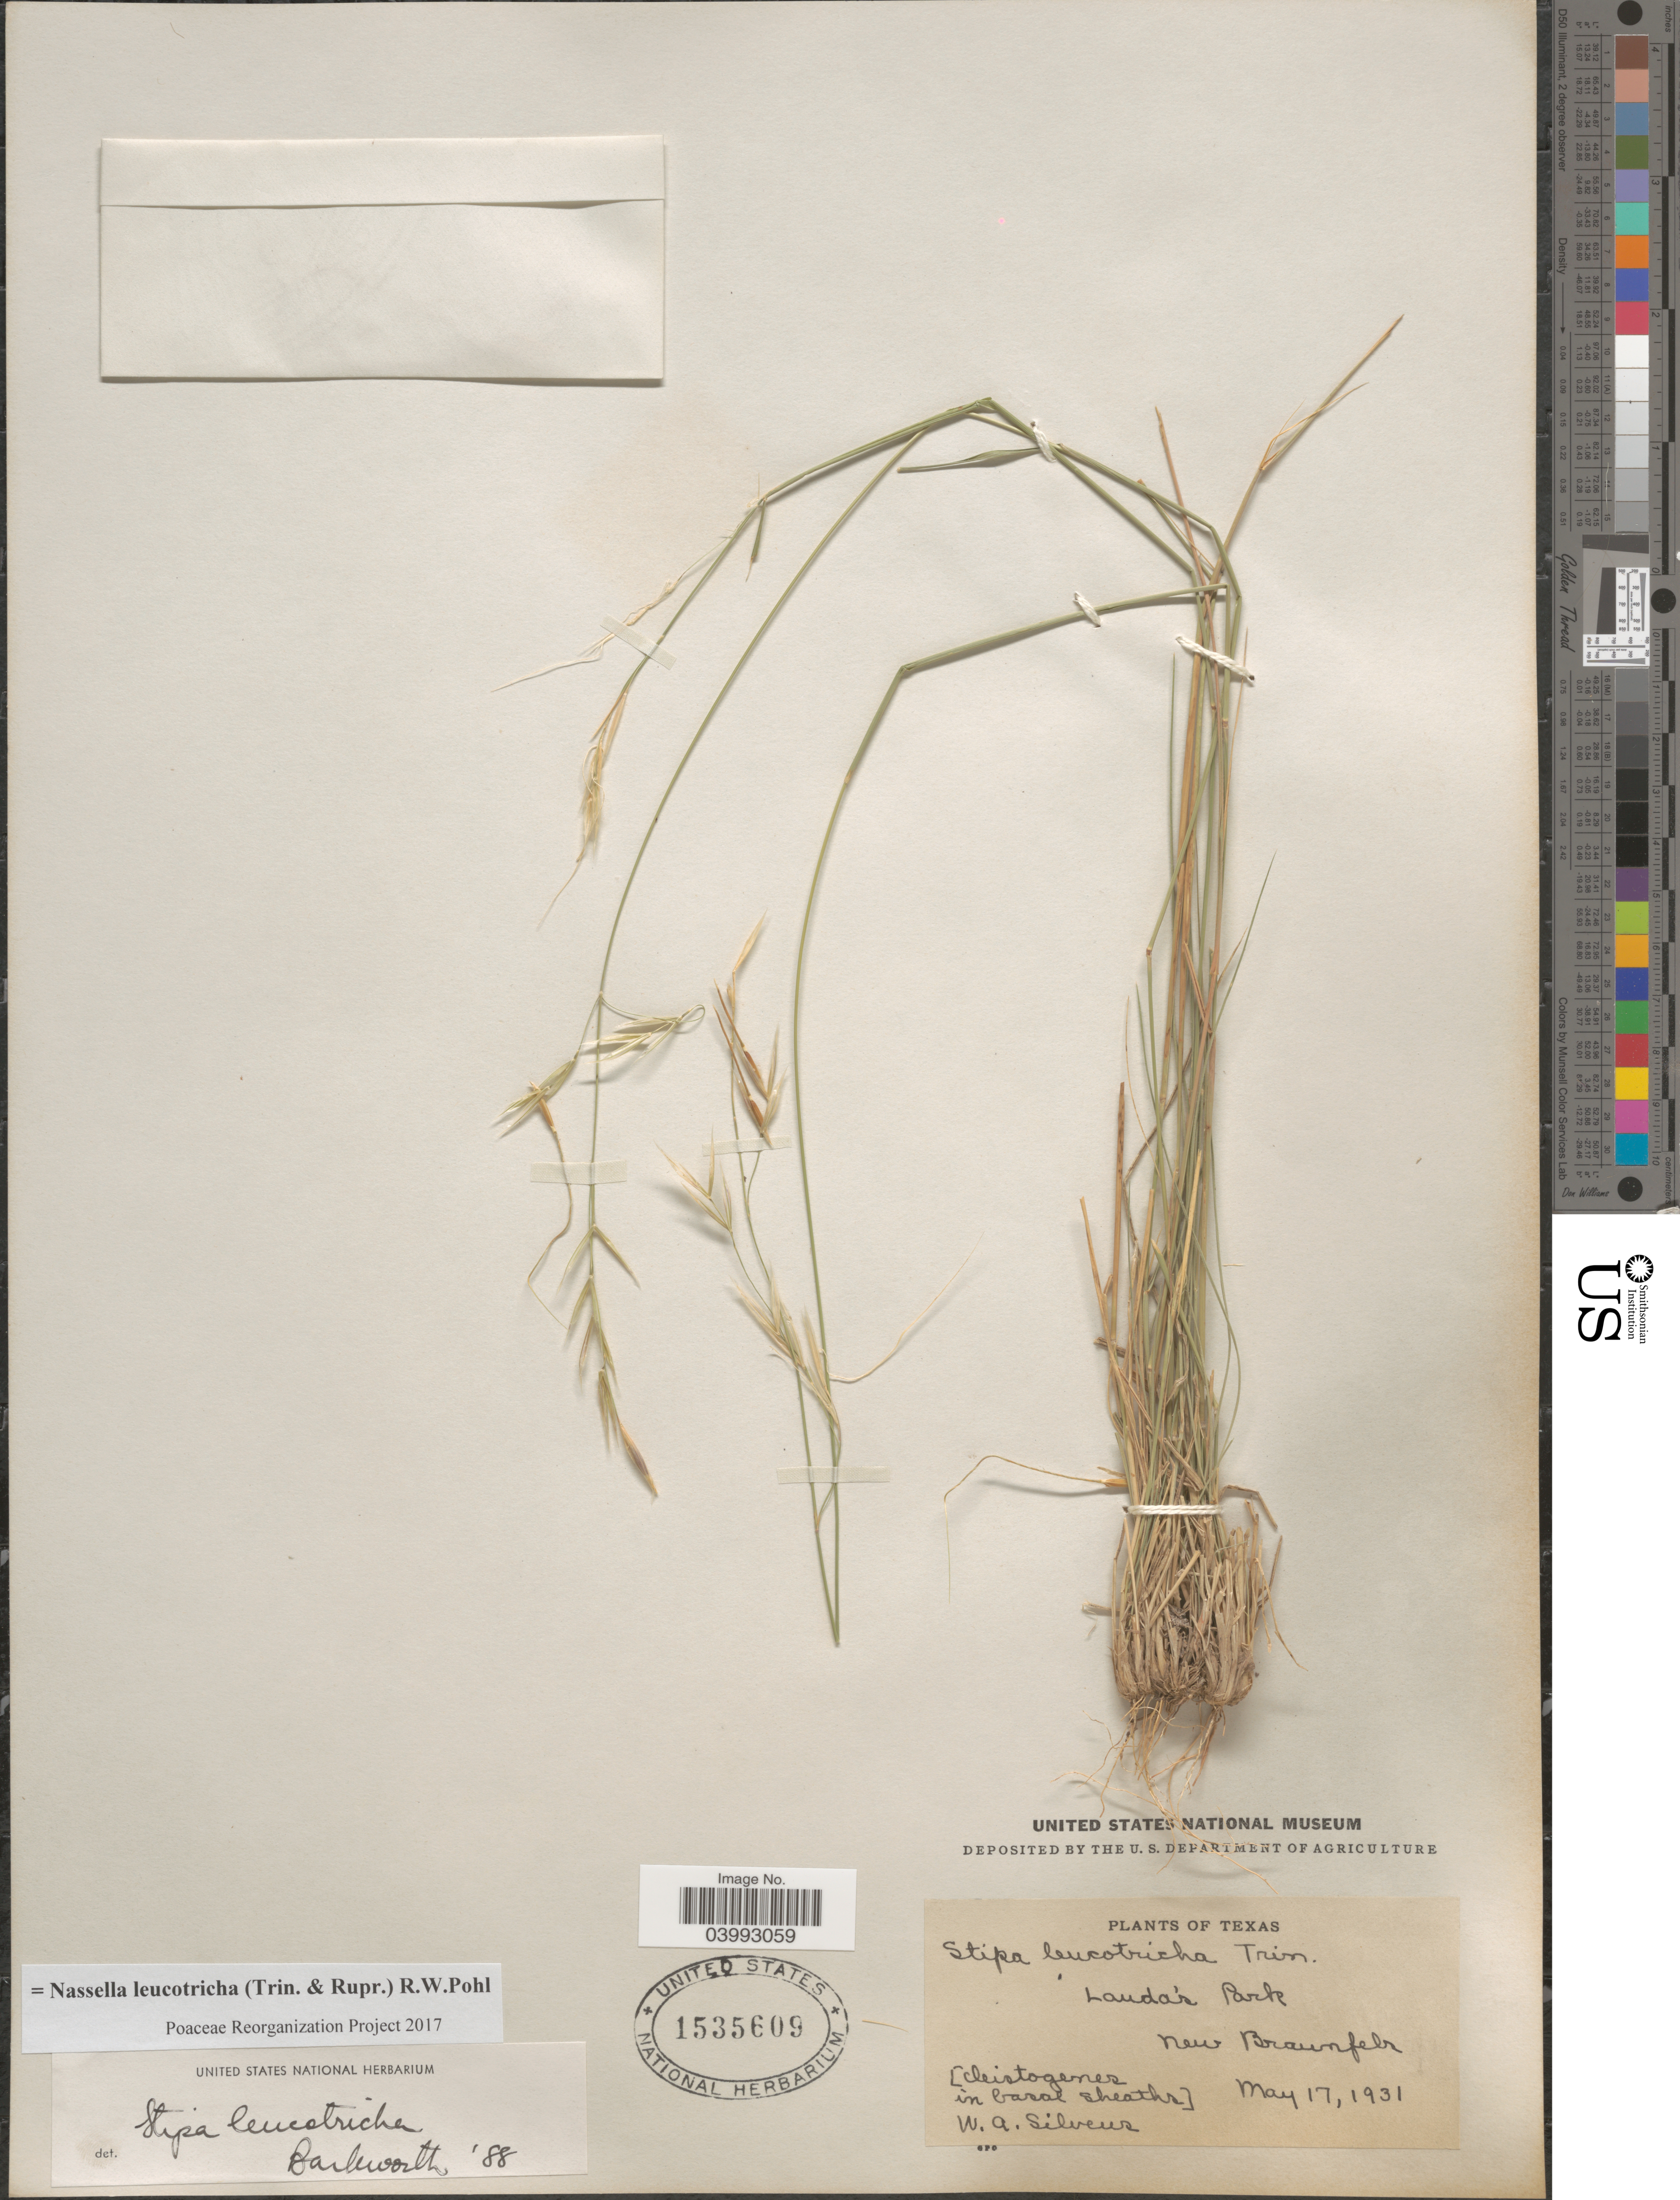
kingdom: Plantae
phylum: Tracheophyta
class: Liliopsida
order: Poales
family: Poaceae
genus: Nassella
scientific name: Nassella leucotricha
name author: (Trin. & Rupr.) R.W. Pohl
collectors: W. Silveus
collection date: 1931-05-17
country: United States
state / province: Texas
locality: Landa's Park. New Braunfels.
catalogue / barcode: US 1535609